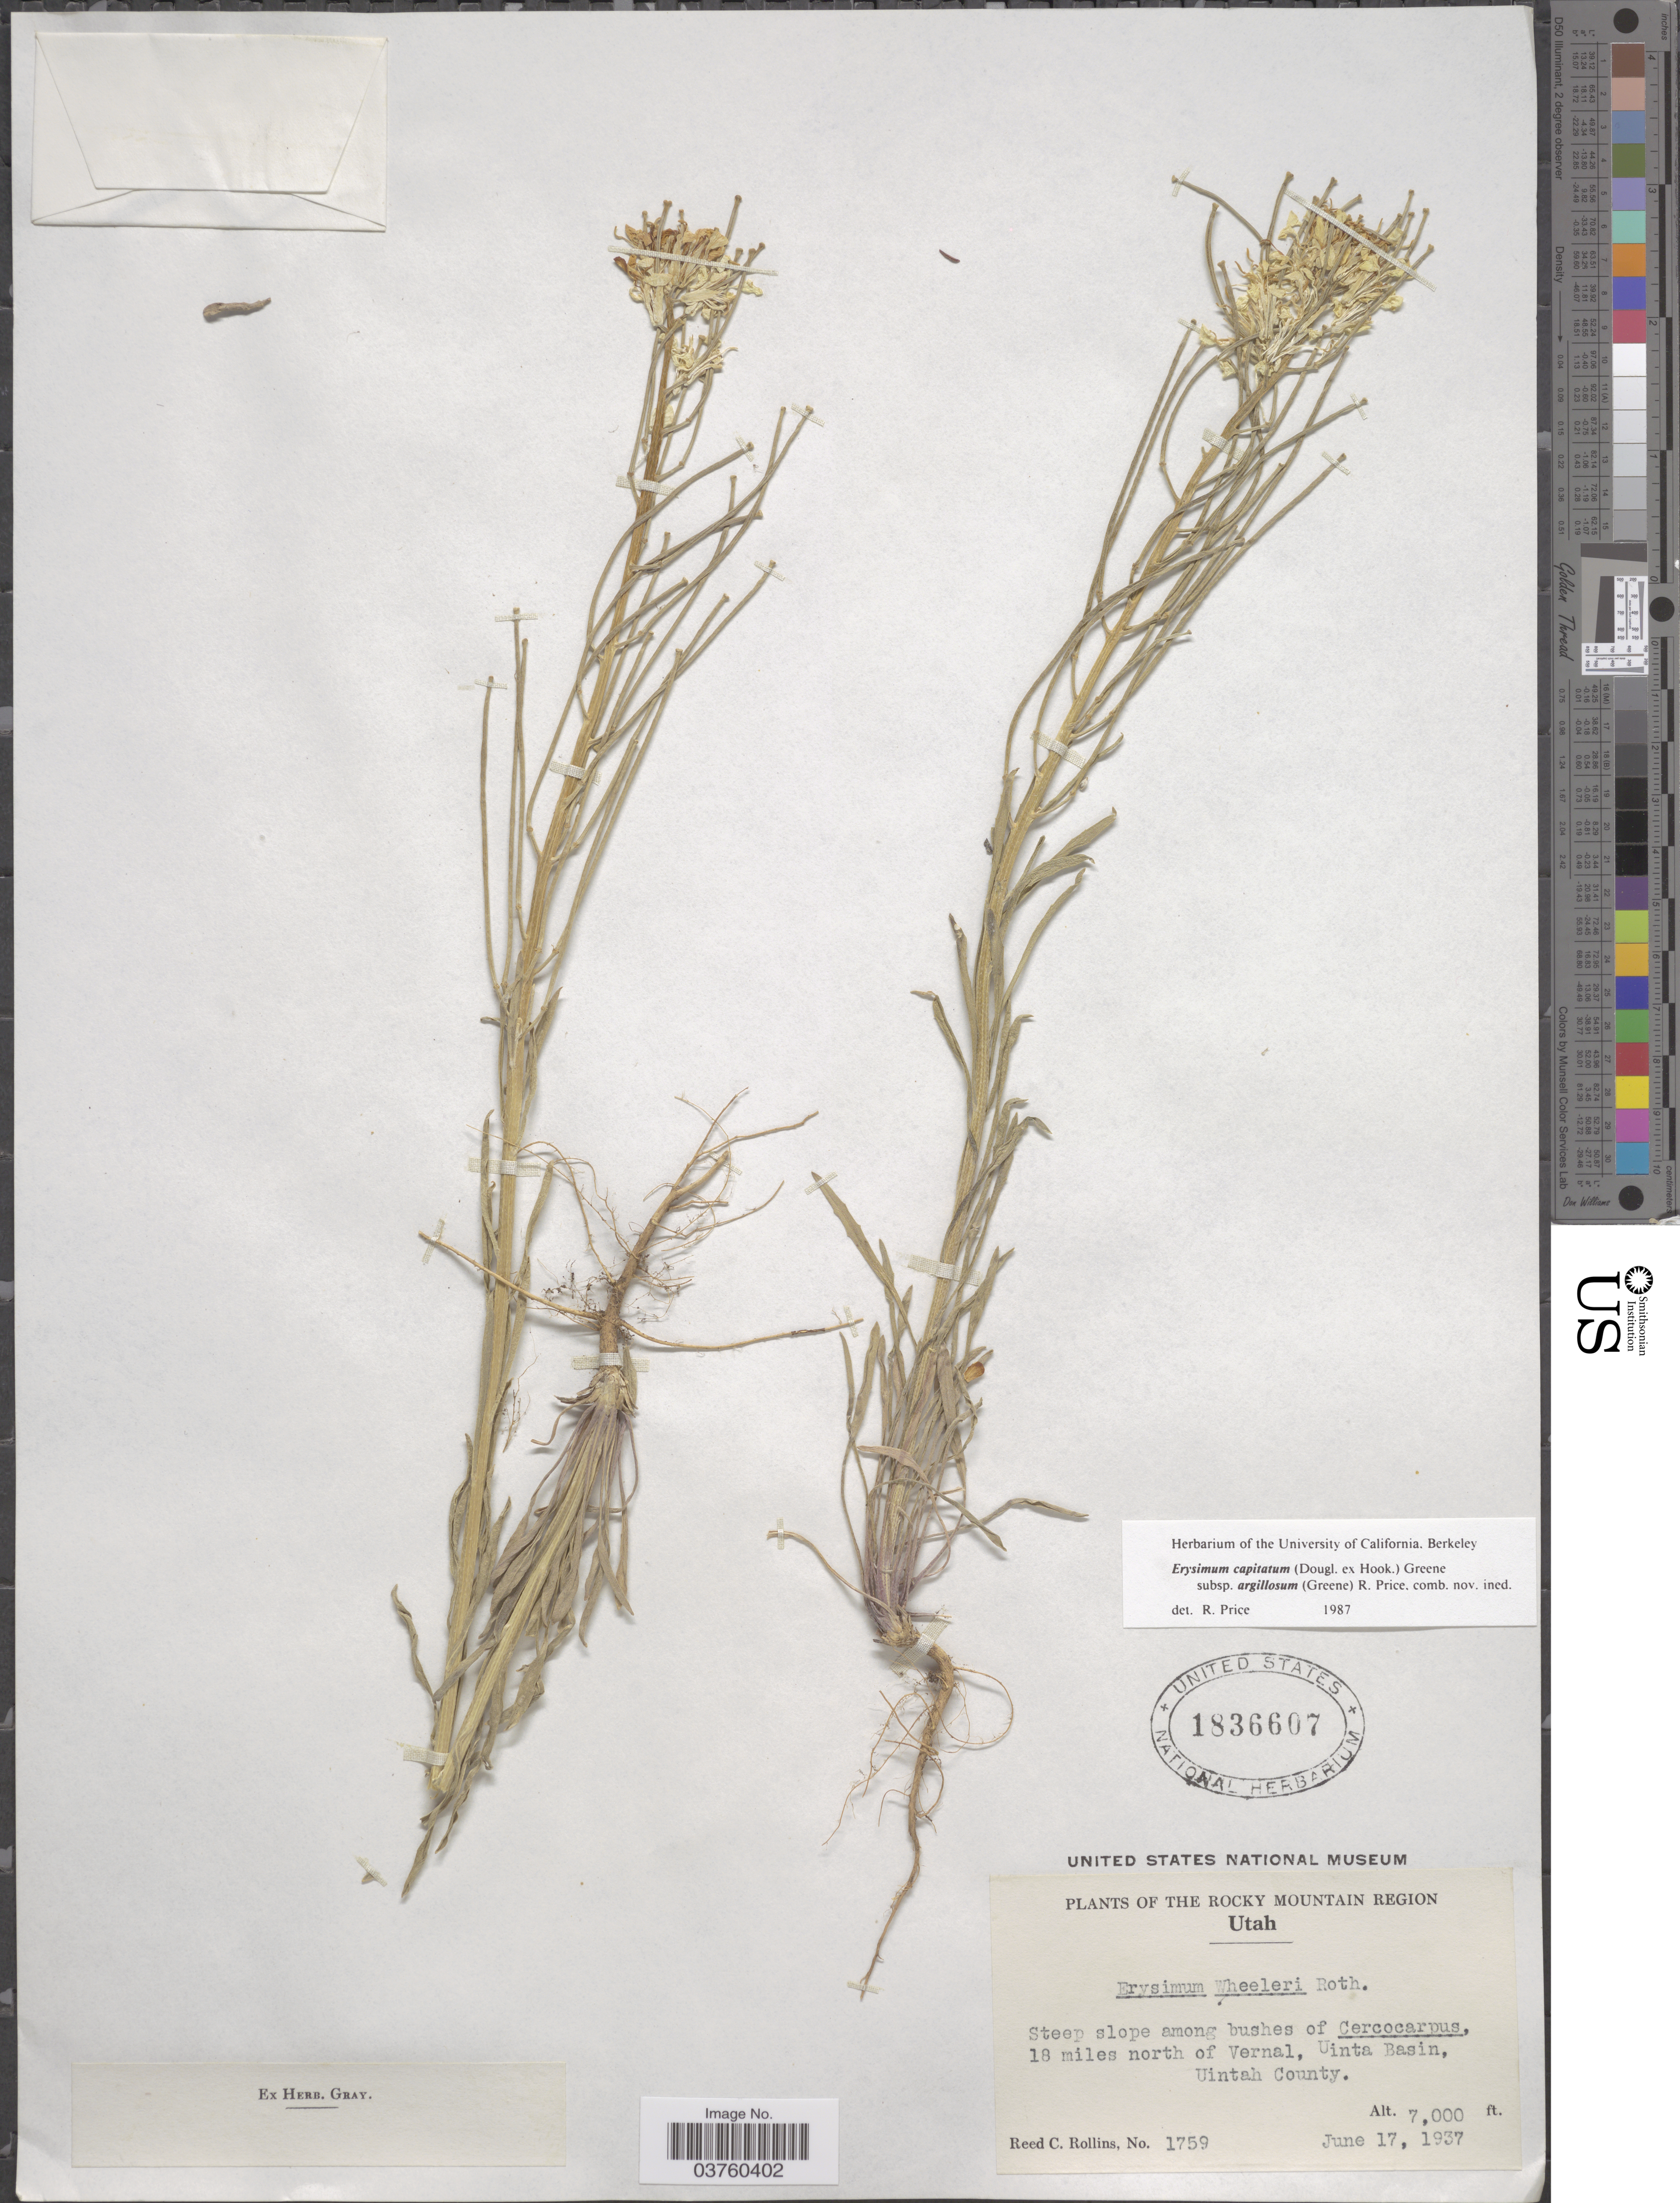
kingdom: Plantae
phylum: Tracheophyta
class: Magnoliopsida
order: Brassicales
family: Brassicaceae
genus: Erysimum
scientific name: Erysimum capitatum subsp. argillosum (Greene) R.A. Price comb. nov. ined.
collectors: R. C. Rollins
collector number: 1759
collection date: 1937-06-17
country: United States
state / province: Utah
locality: The Rocky Mountain Region. 18 miles north of Vernal, Uinta Basin, Uintah County.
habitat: steep slope among bushes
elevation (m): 2134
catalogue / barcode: US 1836607